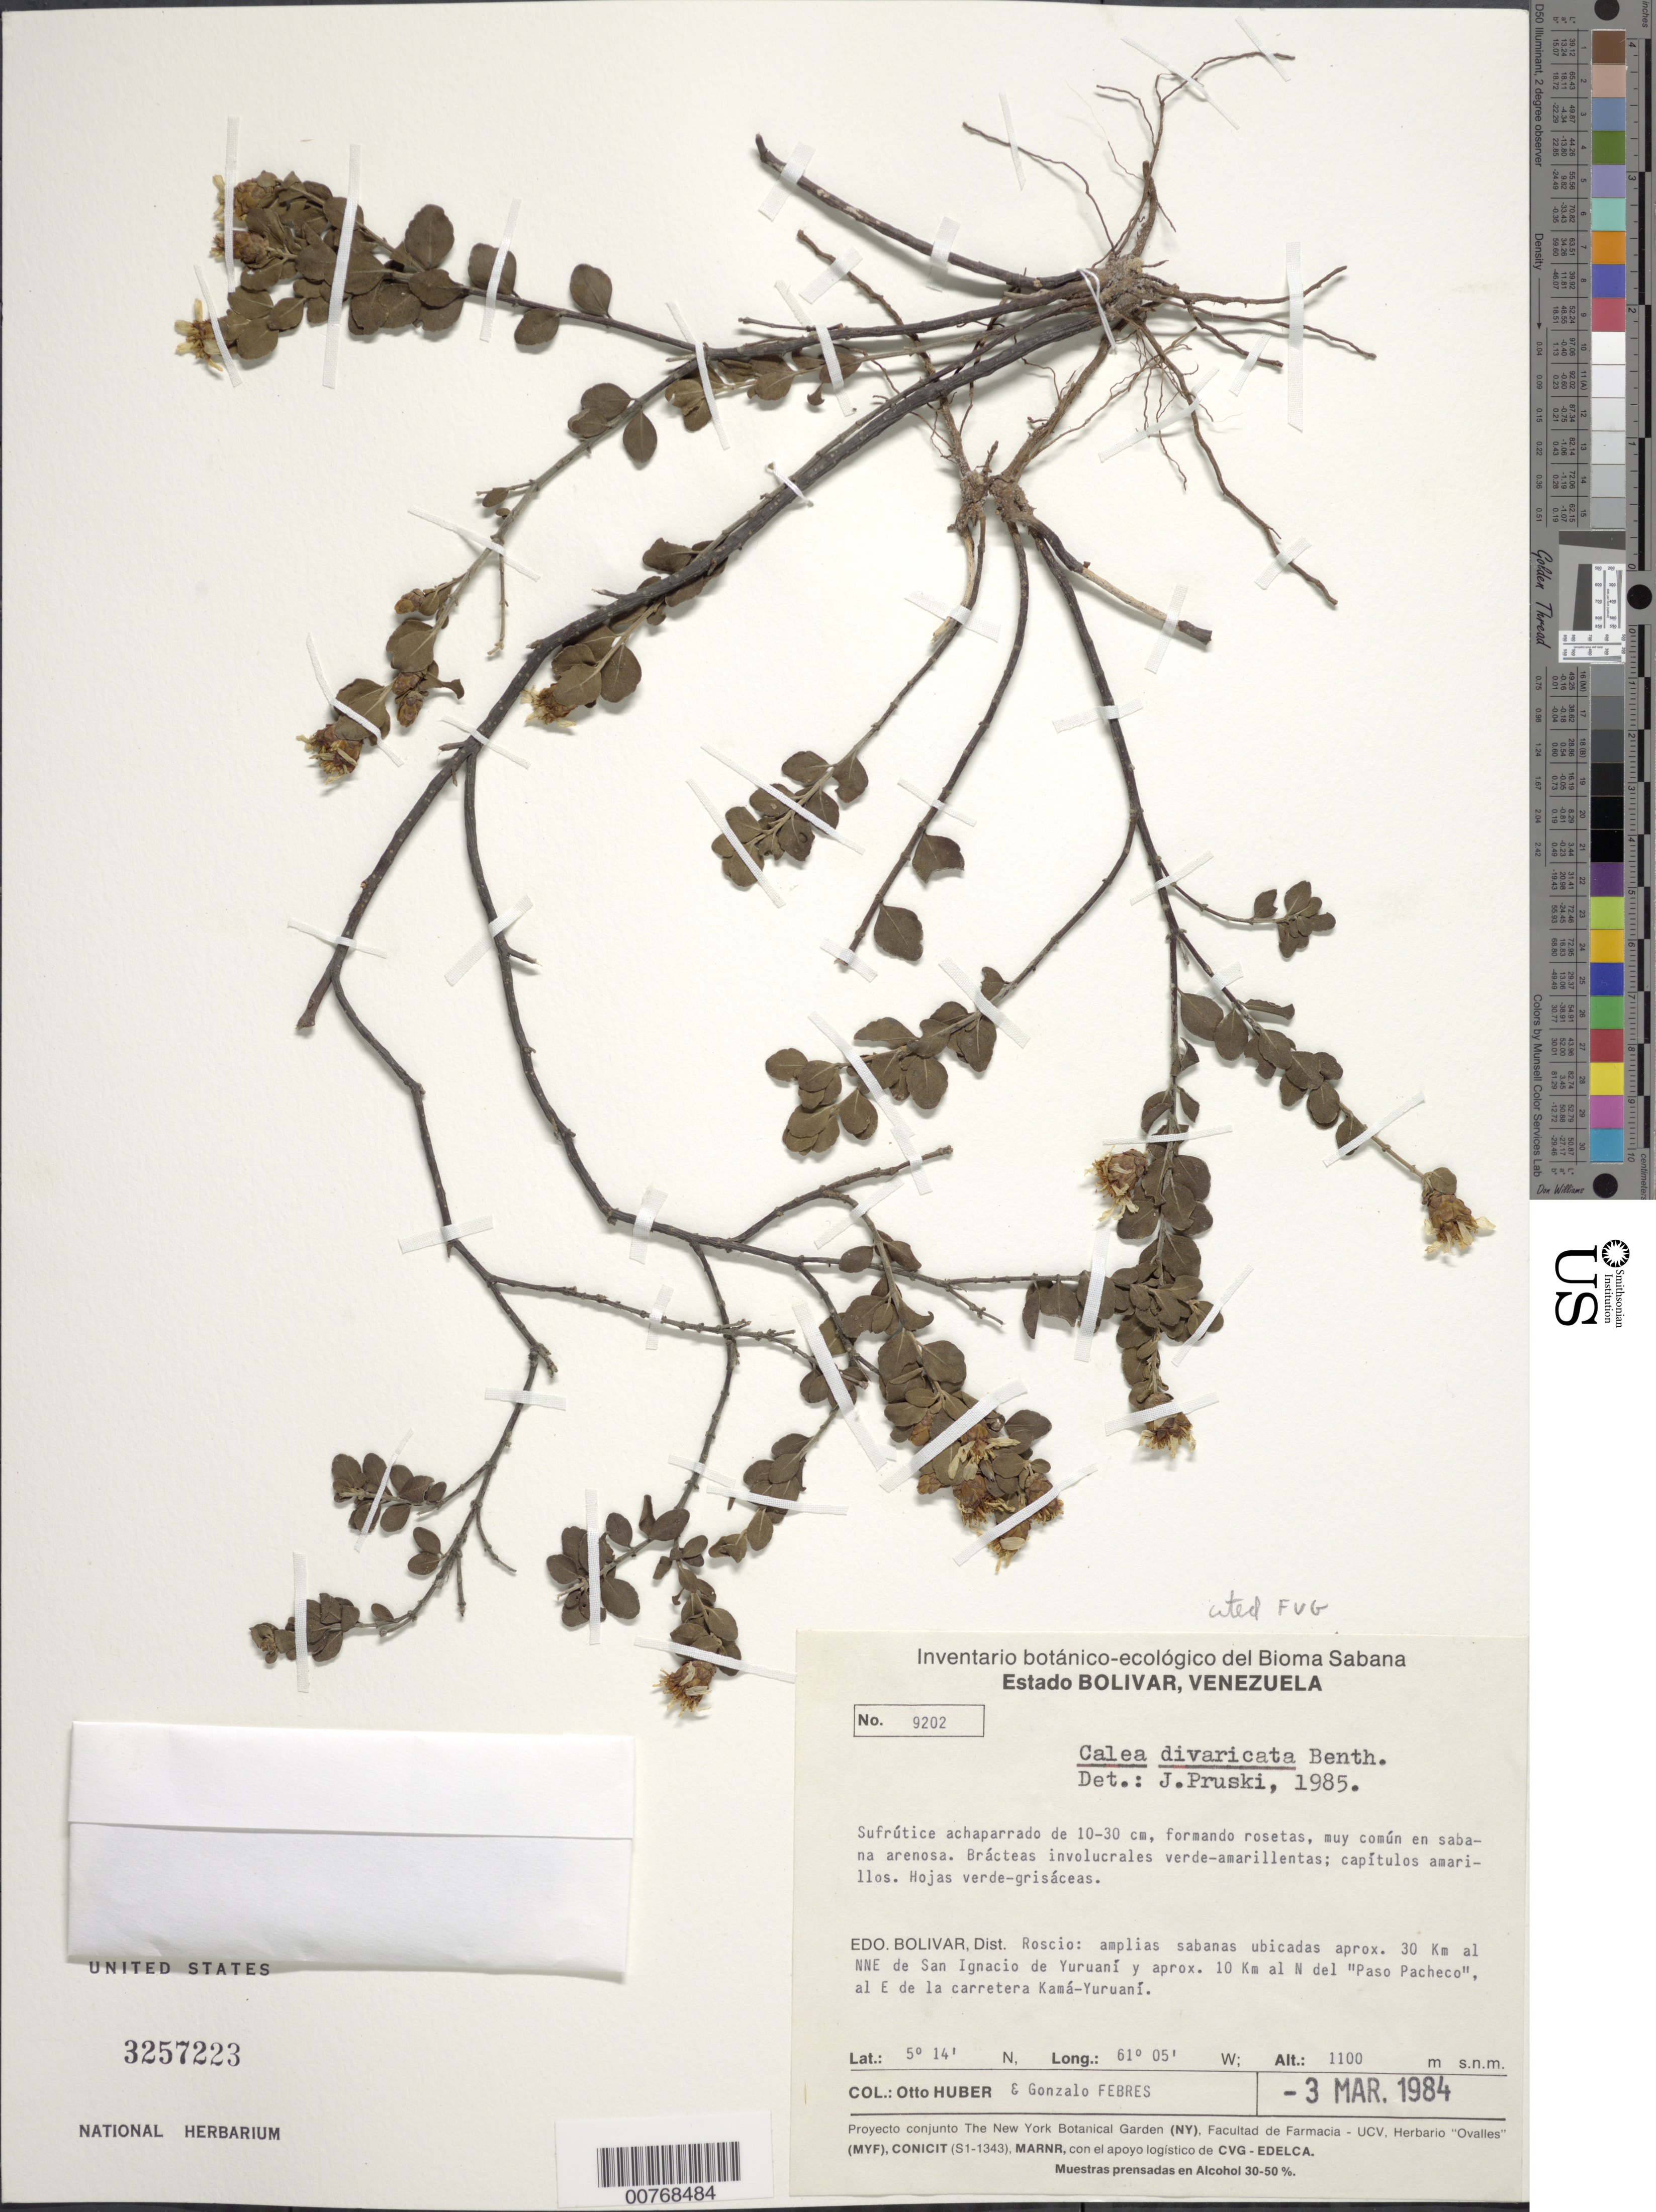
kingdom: Plantae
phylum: Tracheophyta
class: Magnoliopsida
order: Asterales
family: Asteraceae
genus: Calea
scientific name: Calea divaricata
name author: Benth.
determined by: Pruski, J. F.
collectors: O. Huber & G. Febres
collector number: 9202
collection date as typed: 3-Mar-84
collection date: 1984-03-03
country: Venezuela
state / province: Bolívar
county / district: Roscio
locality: San Ignacio de Yuruaní, 30 km NNE; 10 km N of Paso Pacheco, E of Kamá-Yuruaní road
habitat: Amplias sabanas ubicadas, sabana arenosa.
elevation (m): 1100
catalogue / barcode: US 3257223